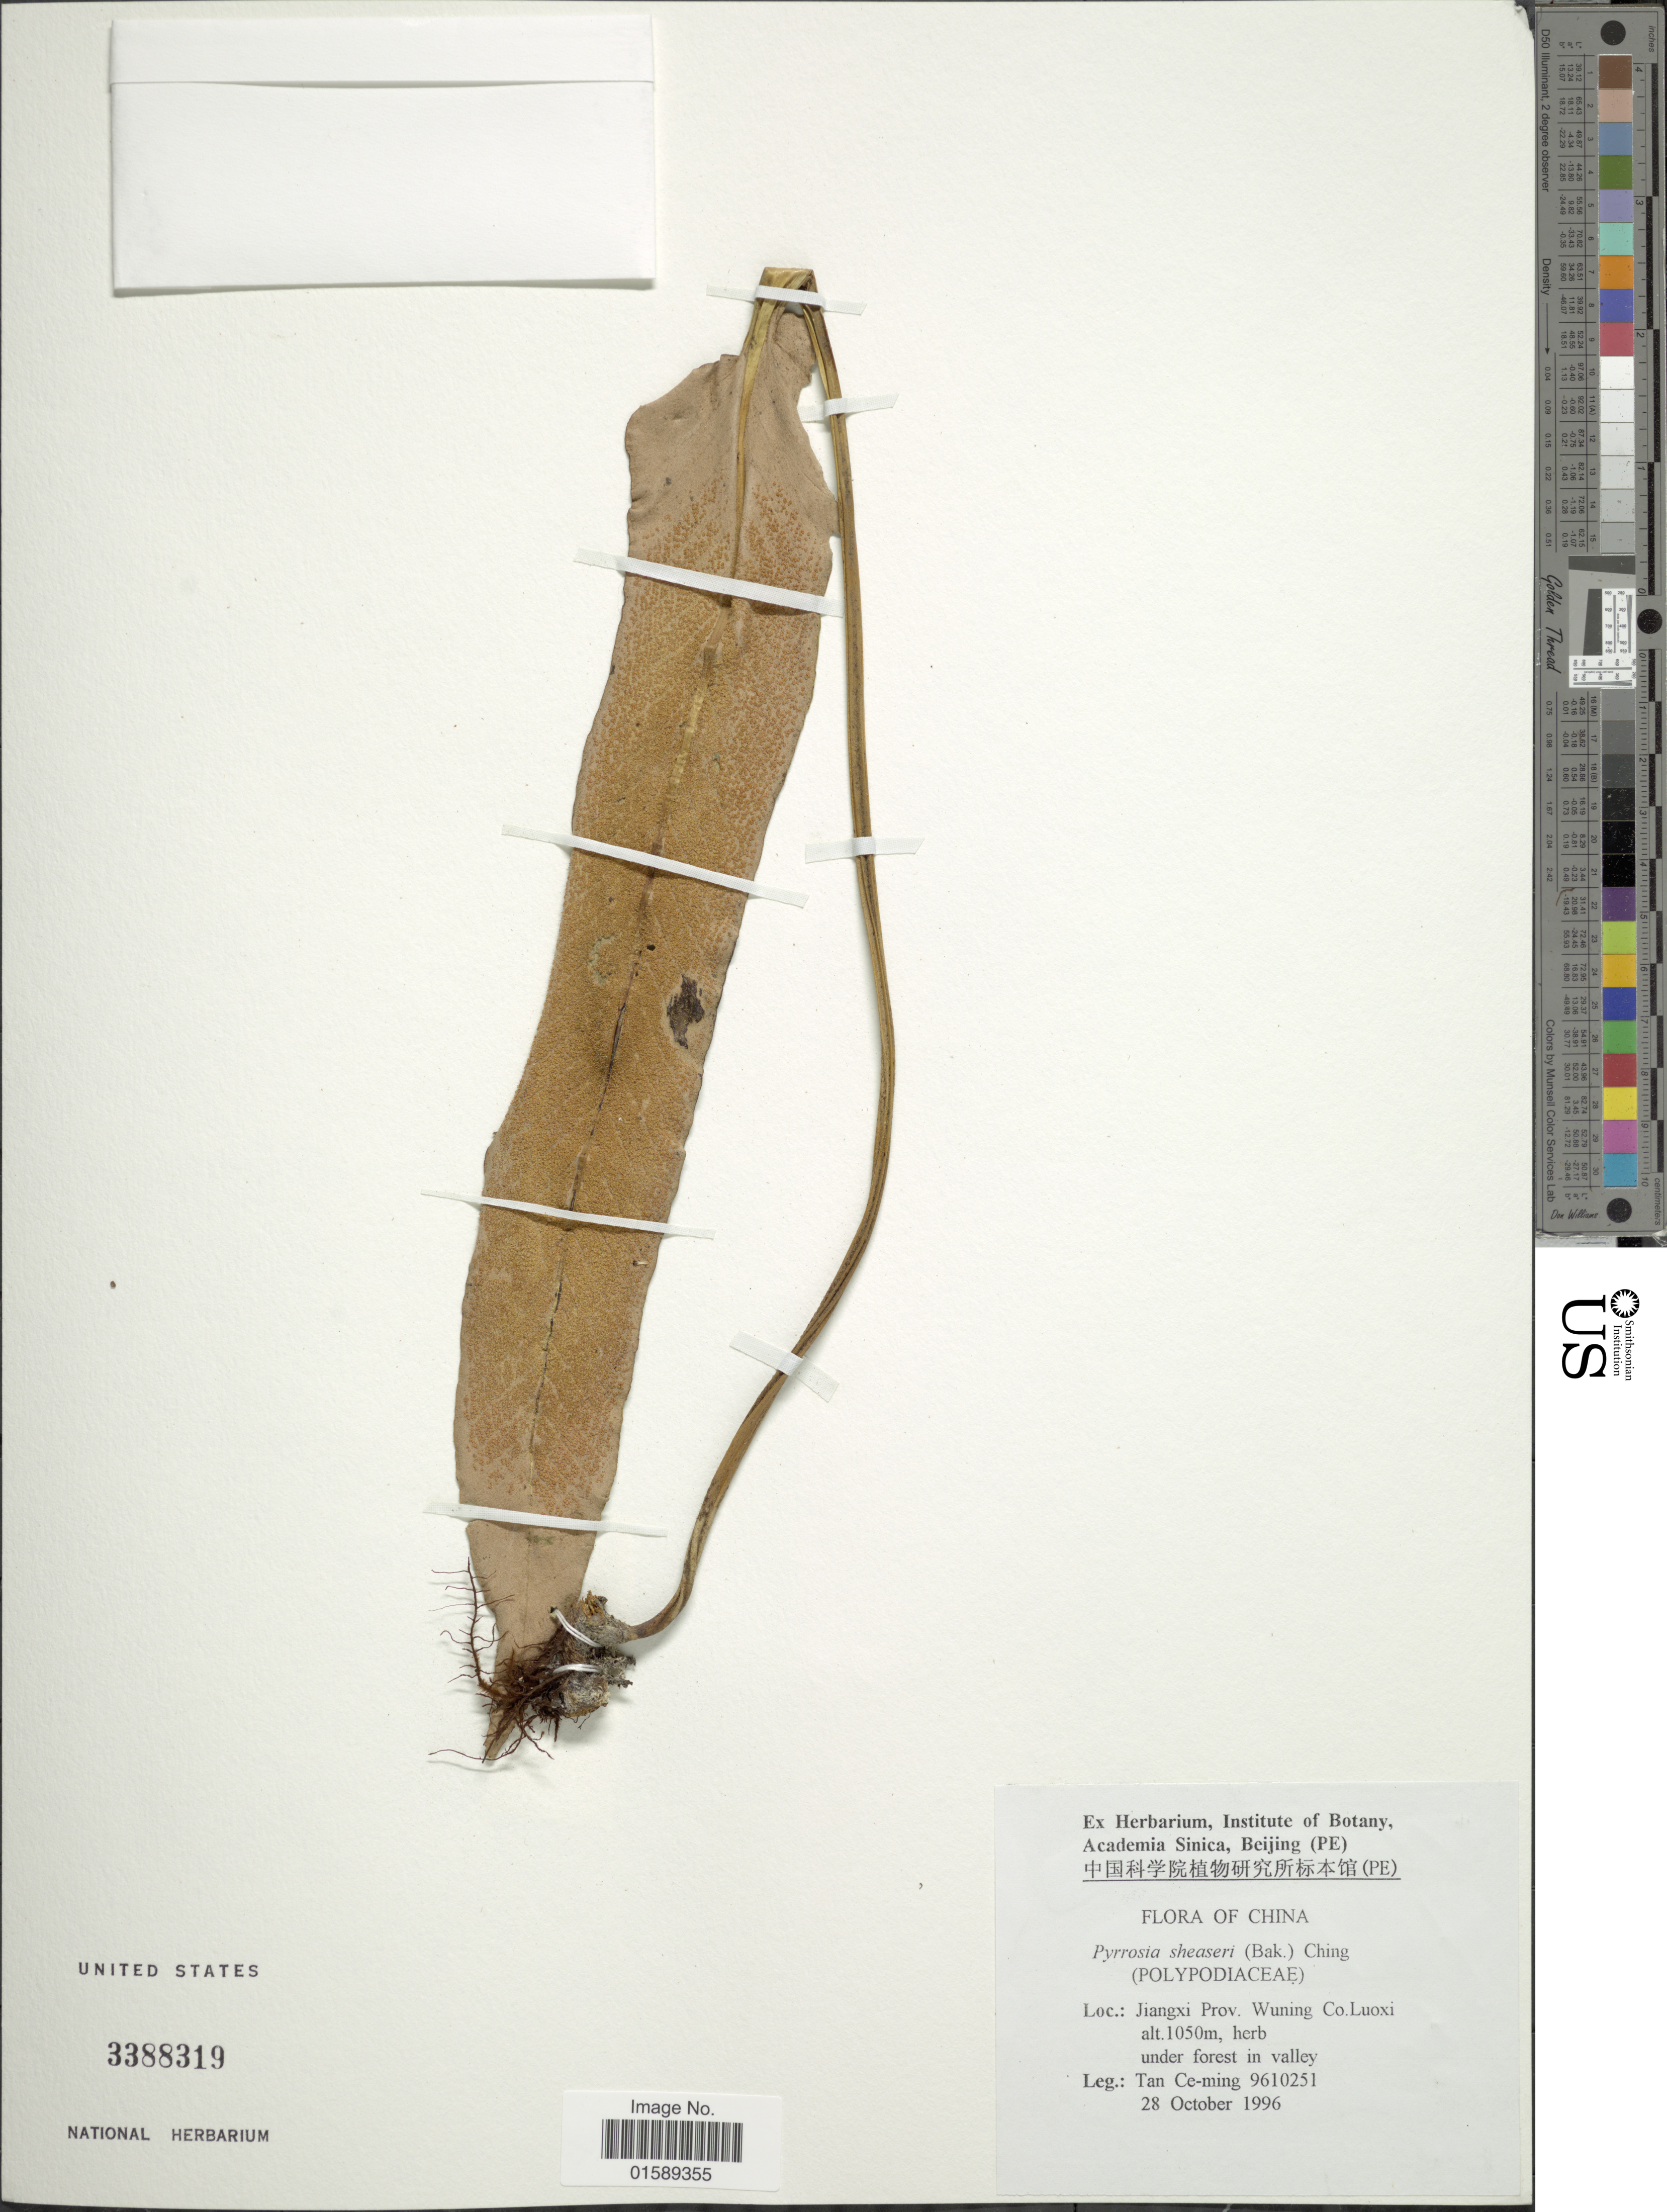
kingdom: Plantae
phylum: Tracheophyta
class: Polypodiopsida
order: Polypodiales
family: Polypodiaceae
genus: Pyrrosia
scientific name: Pyrrosia sheareri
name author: (Baker) Ching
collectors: Tam Ce-Ming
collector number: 9610251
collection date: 1996-10-28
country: China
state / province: Jiangxi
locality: China, Jiangxi Prov. Wuning Co. Luoxi.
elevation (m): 1050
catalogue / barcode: US 3388319